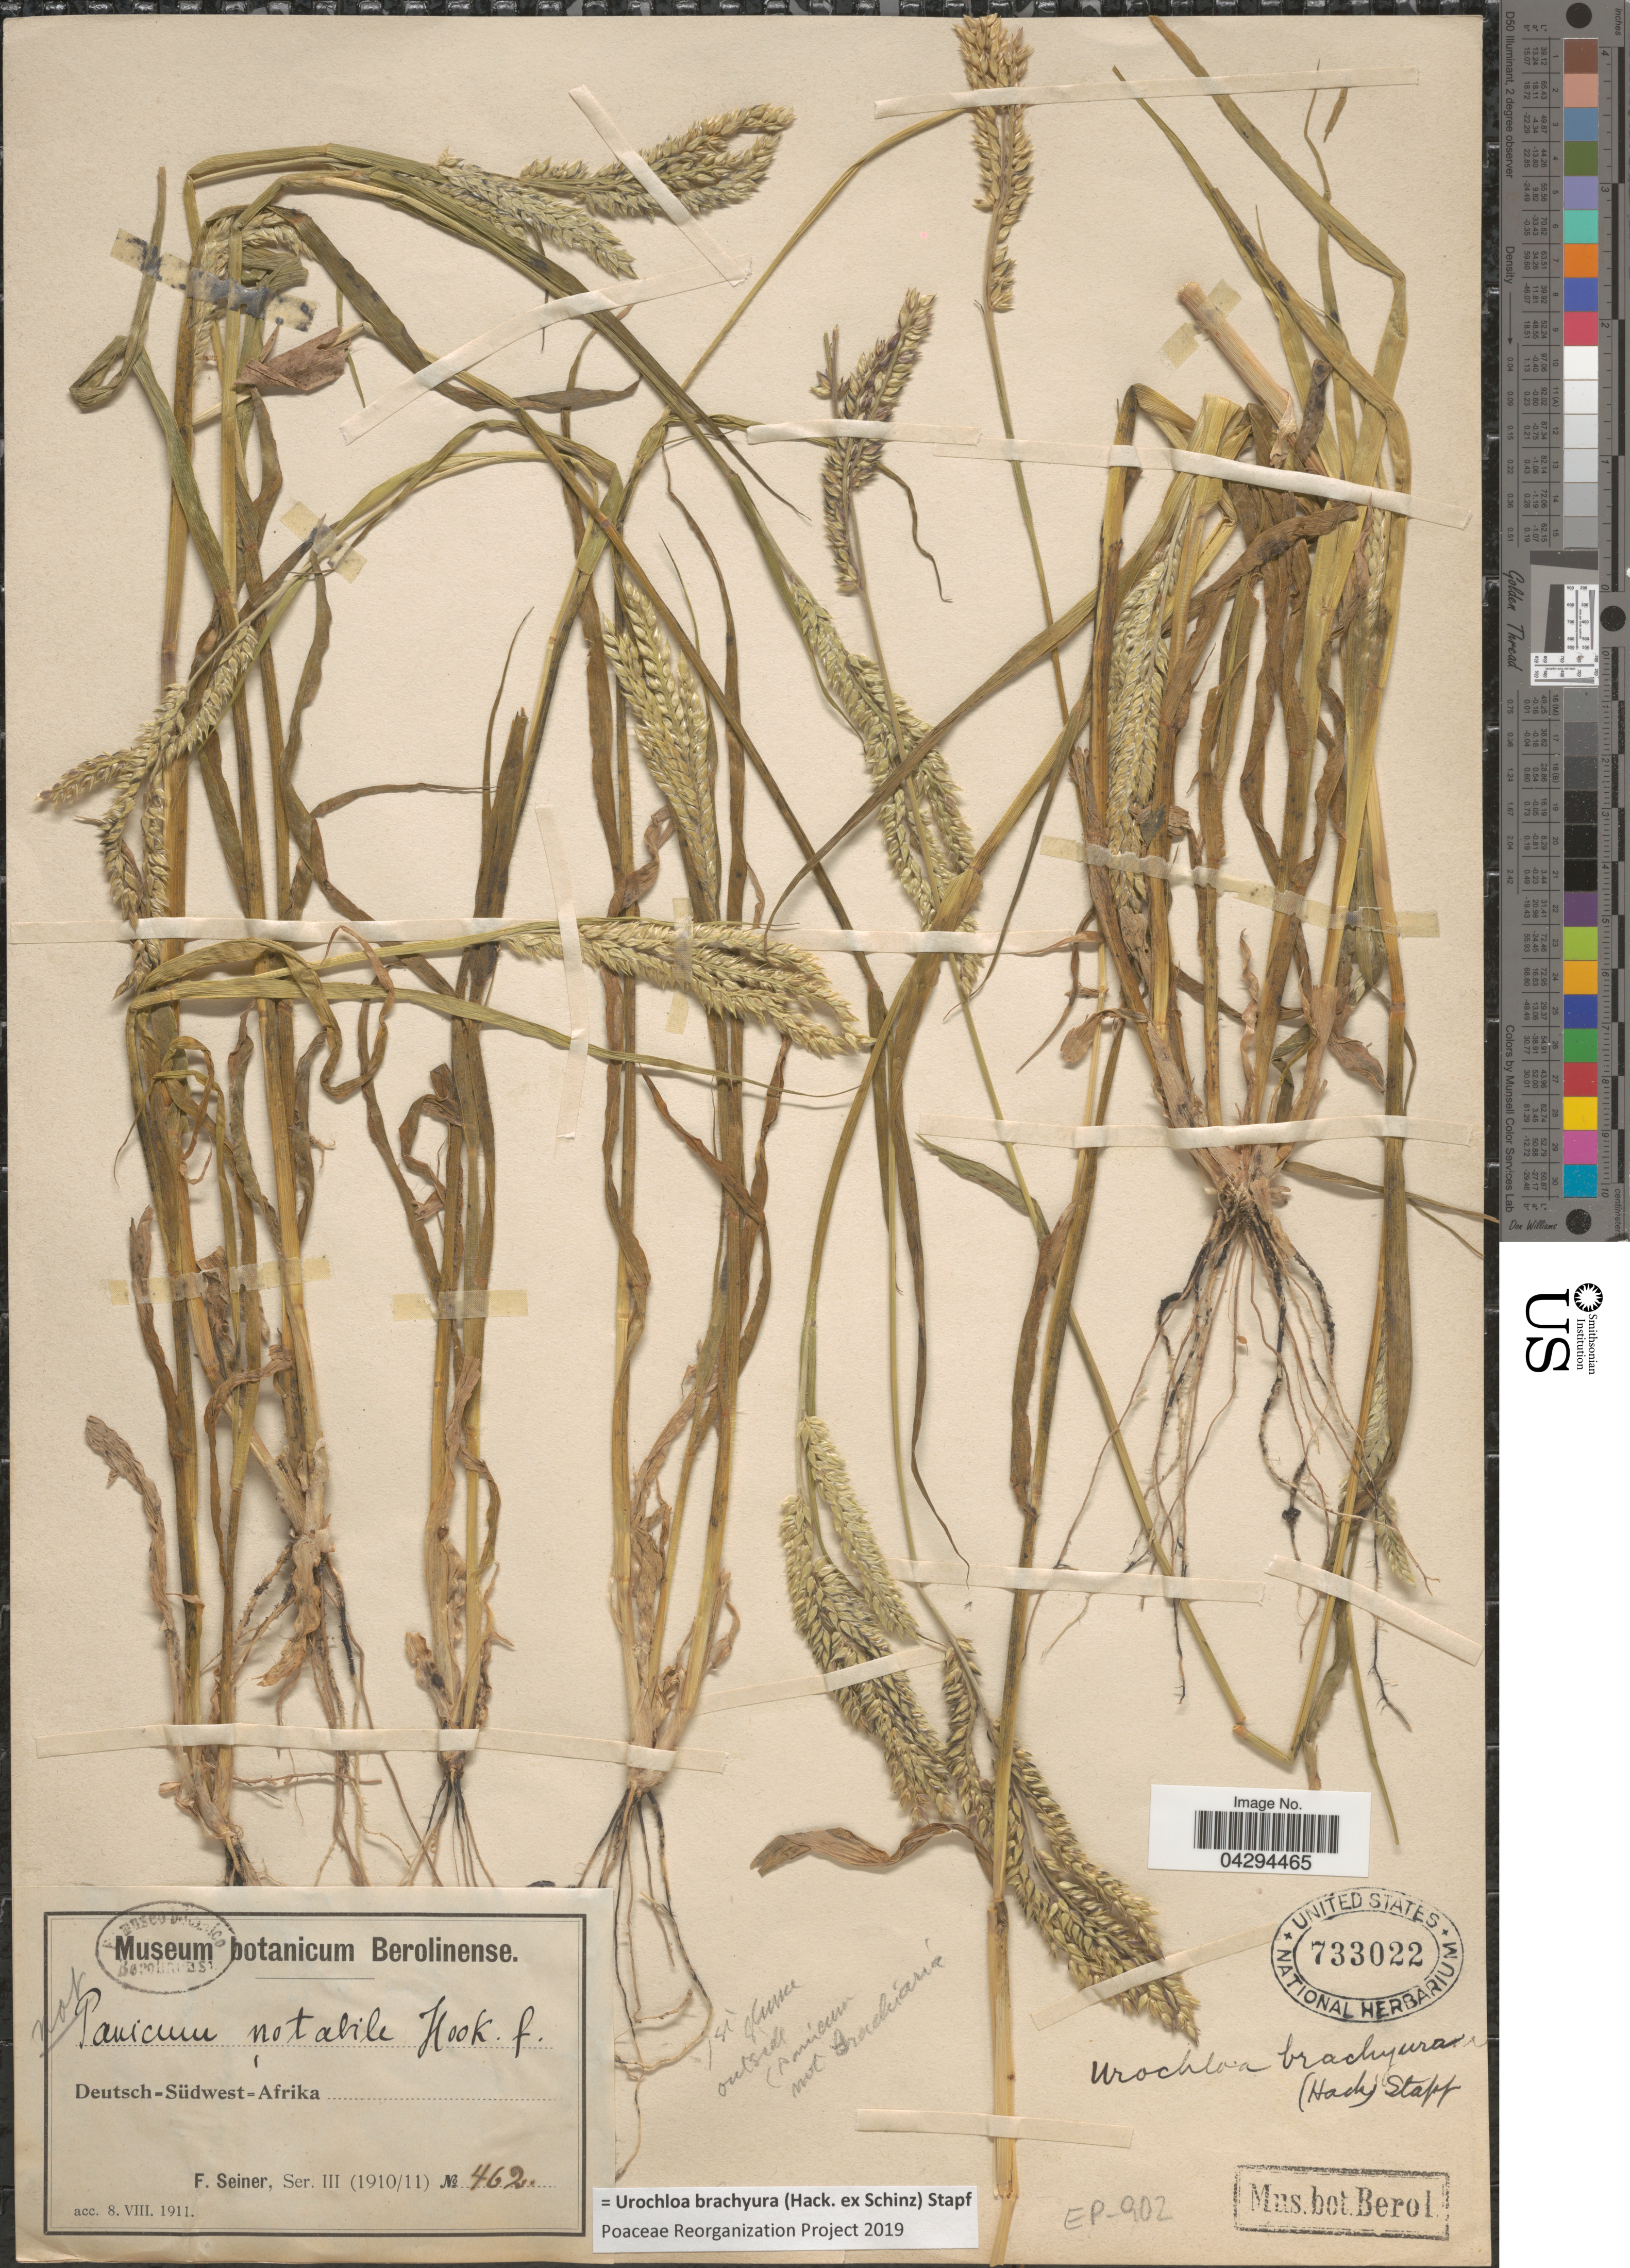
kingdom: Plantae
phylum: Tracheophyta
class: Liliopsida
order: Poales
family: Poaceae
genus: Urochloa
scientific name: Urochloa brachyura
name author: Hack. ex Schinz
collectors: F. Seiner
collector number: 462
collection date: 1910/1911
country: Namibia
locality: Deutsch-Südwest-Afrika.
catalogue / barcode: US 733022